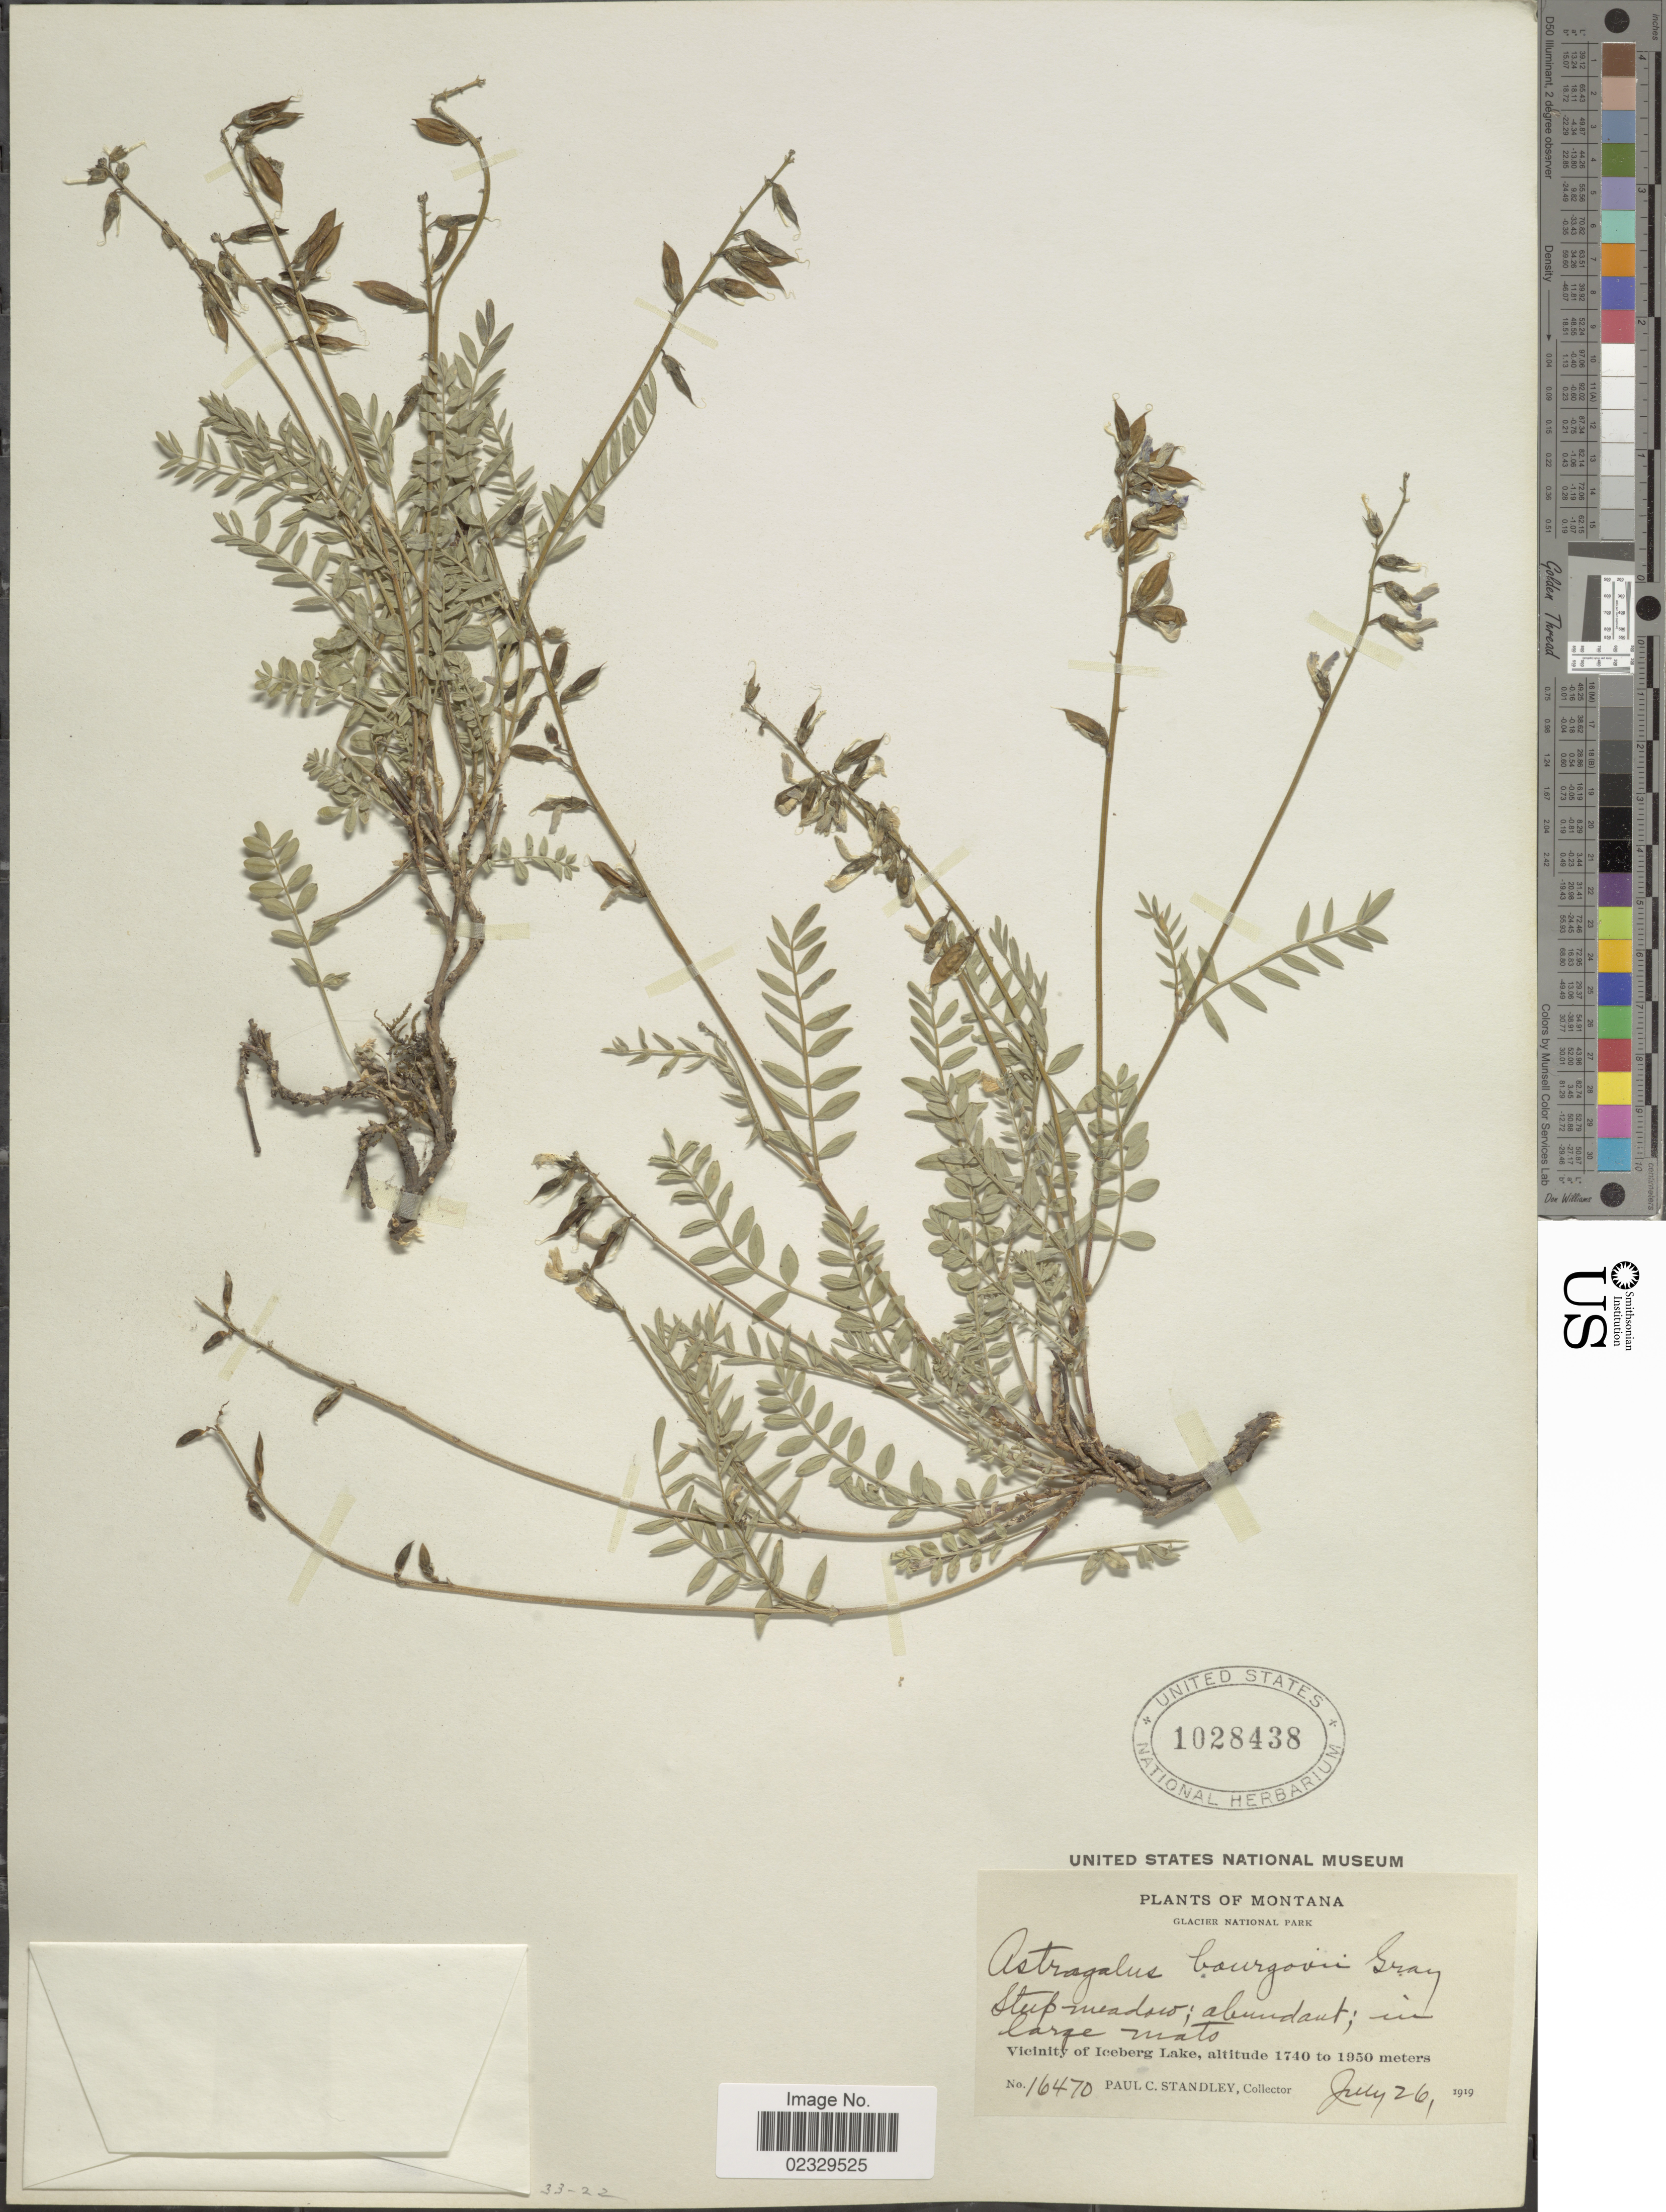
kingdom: Plantae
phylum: Tracheophyta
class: Magnoliopsida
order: Fabales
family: Fabaceae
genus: Astragalus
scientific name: Astragalus bourgovii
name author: A. Gray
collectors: P. C. Standley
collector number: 16470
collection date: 1919-07-26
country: United States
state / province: Montana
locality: Glacier National Park. Vicinity of Iceberg Lake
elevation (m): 1740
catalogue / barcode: US 1028438